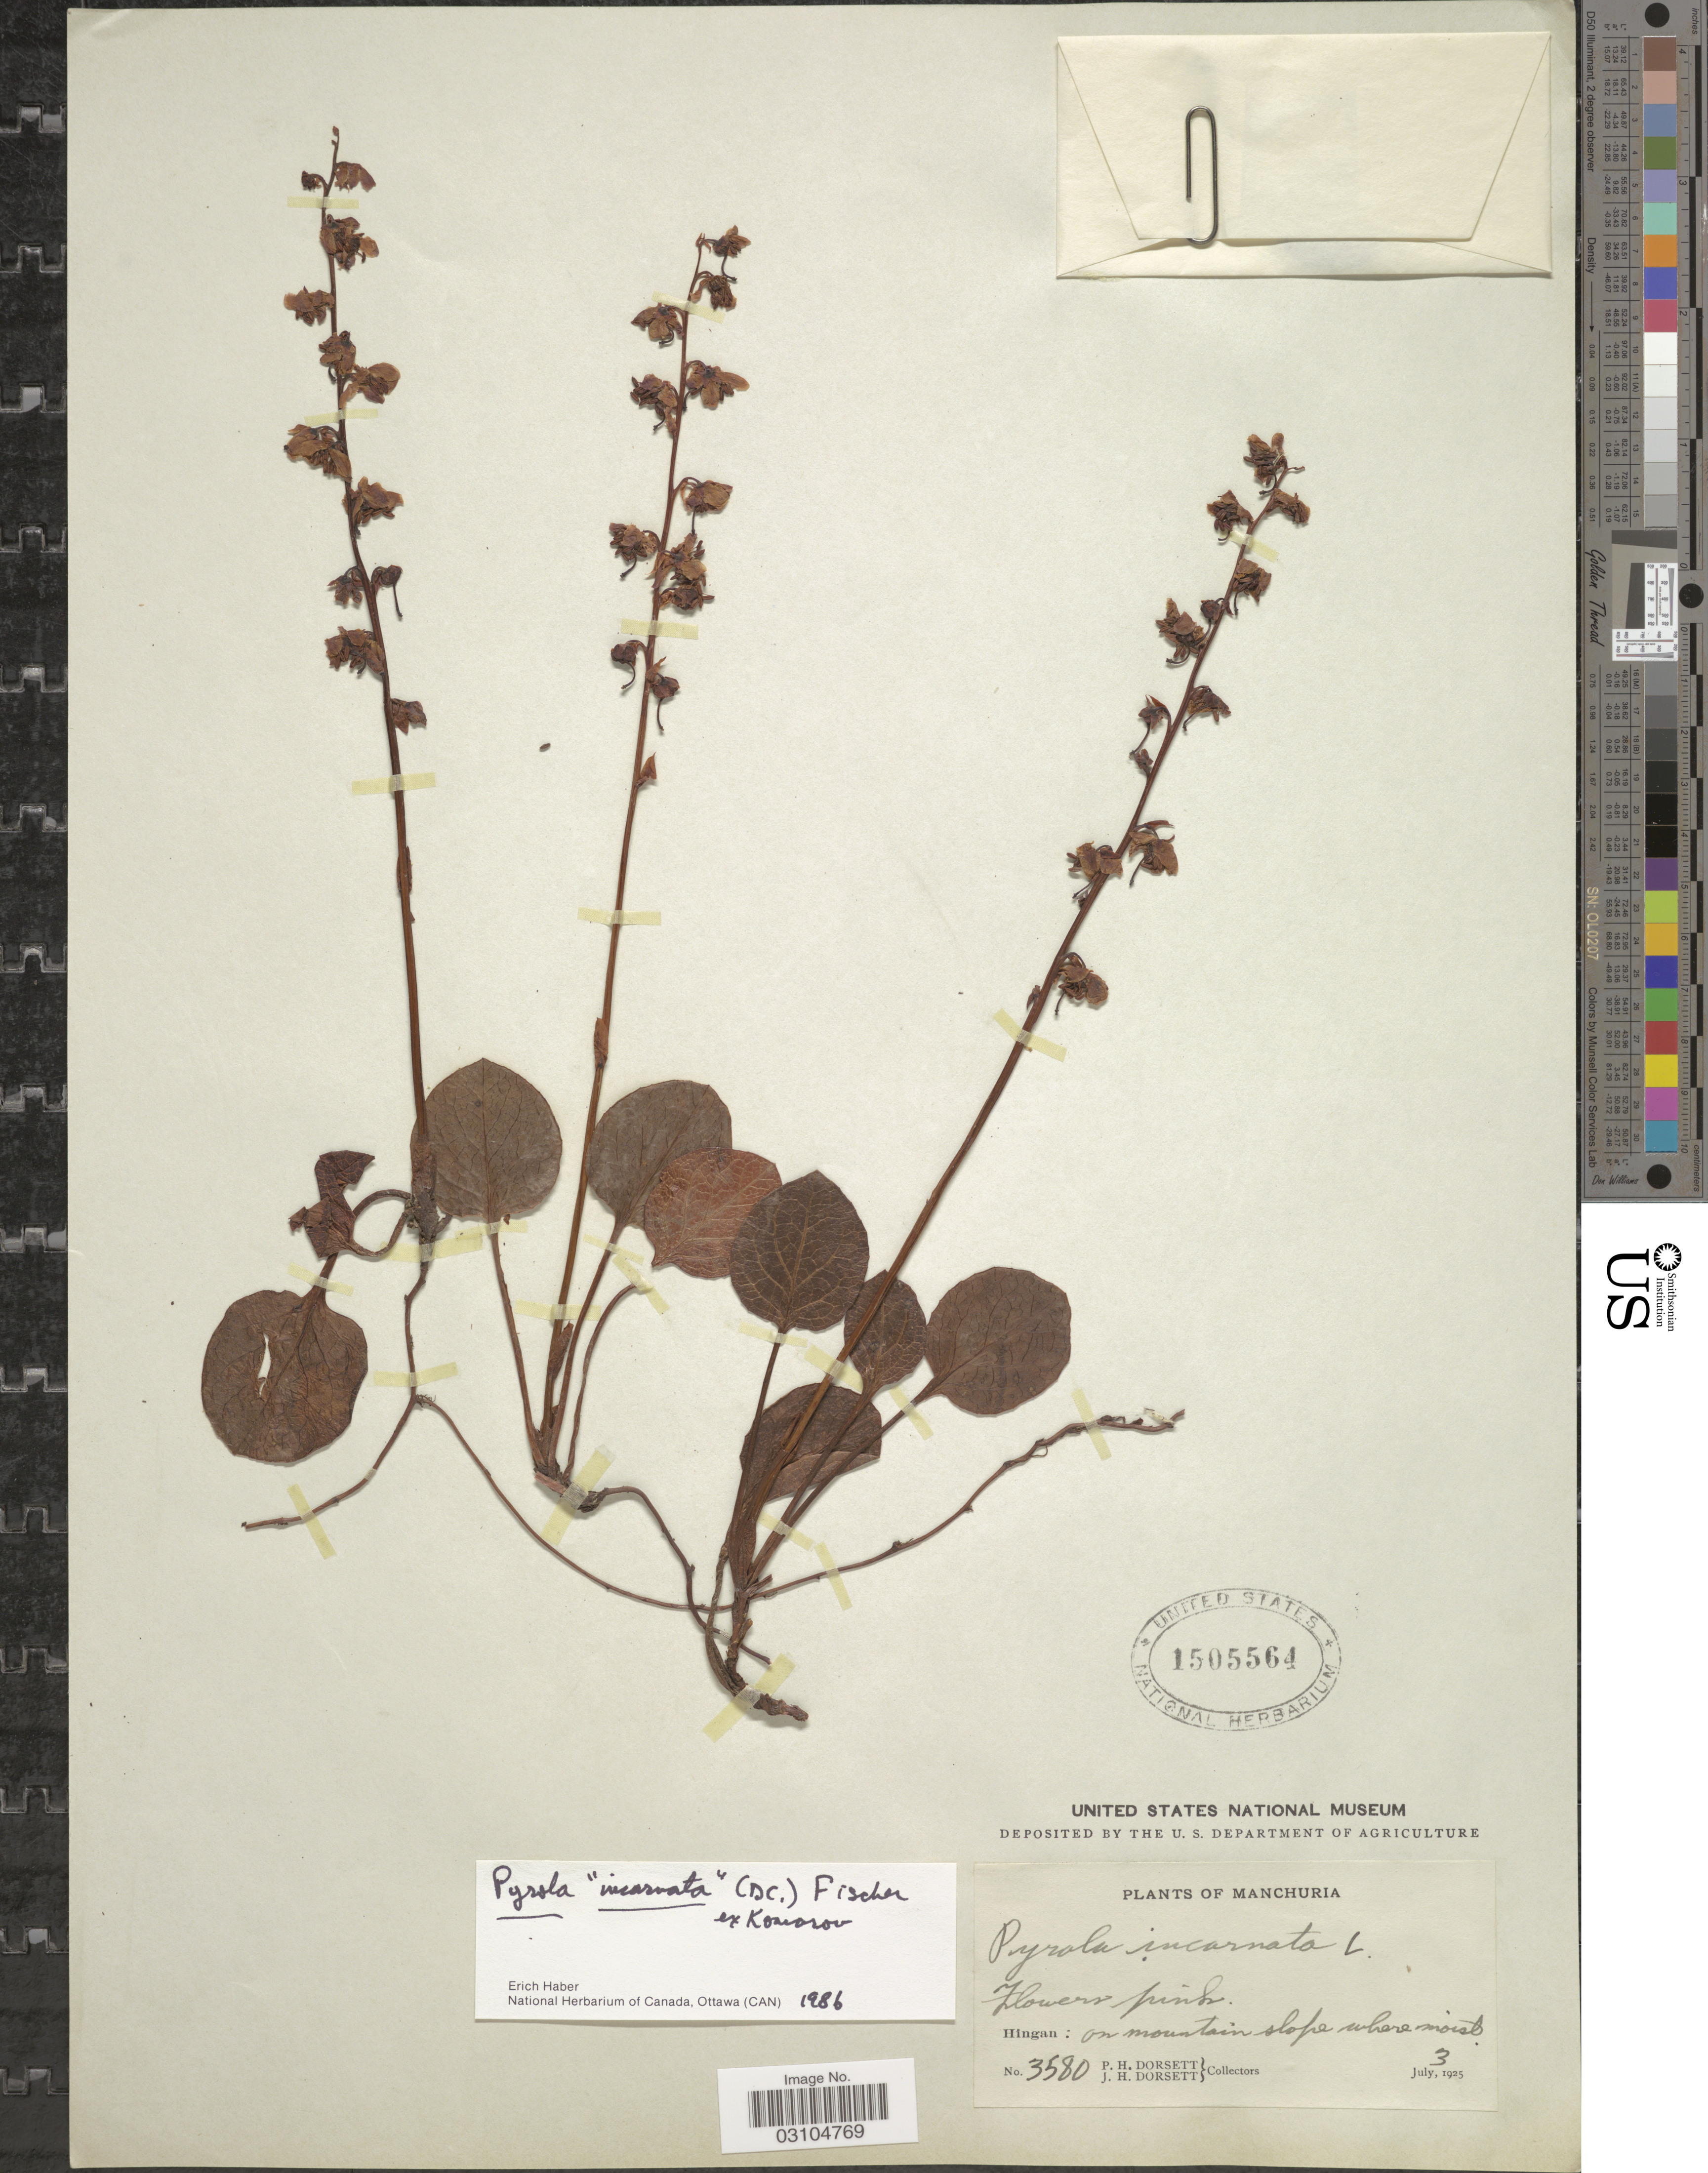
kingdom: Plantae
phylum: Tracheophyta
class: Magnoliopsida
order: Ericales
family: Ericaceae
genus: Pyrola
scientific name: Pyrola incarnata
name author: (DC.) Freyn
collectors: P. H. Dorsett & J. Dorsett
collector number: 3580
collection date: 1925-07-03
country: China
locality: Manchuria. Hingan: on mountain slope.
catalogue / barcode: US 1505564